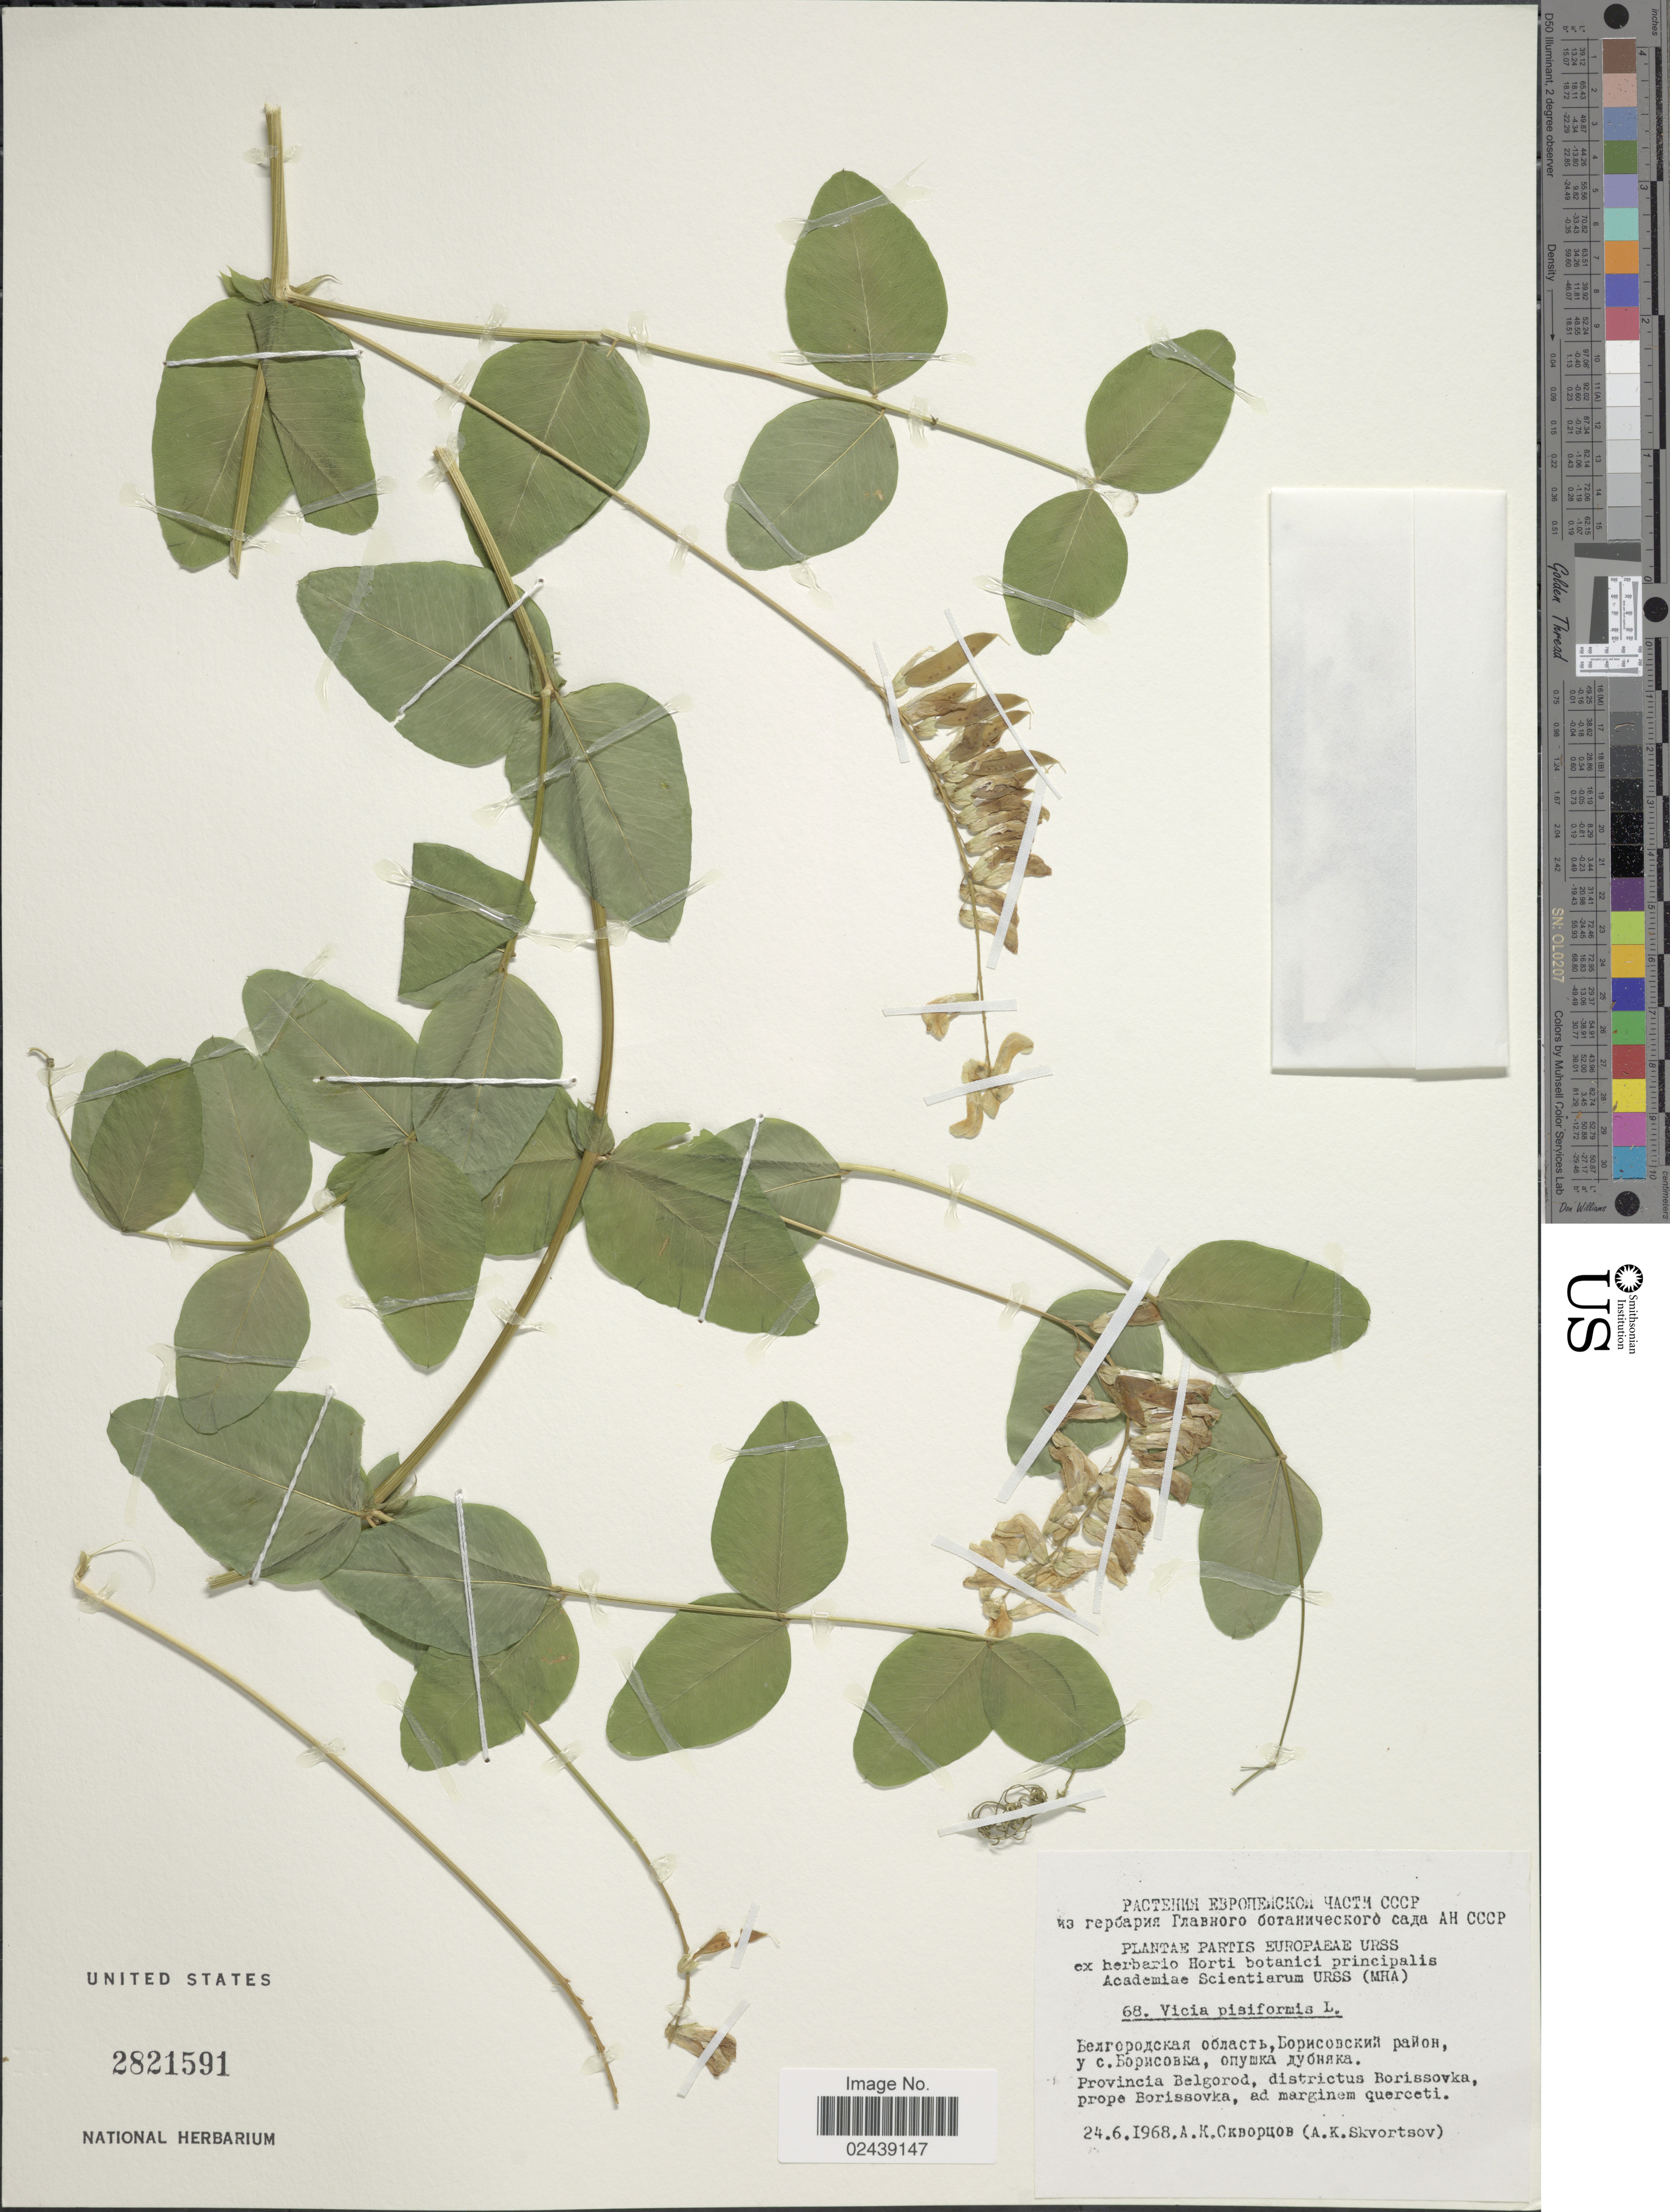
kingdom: Plantae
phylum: Tracheophyta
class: Magnoliopsida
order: Fabales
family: Fabaceae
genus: Vicia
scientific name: Vicia pisiformis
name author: L.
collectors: A. K. Skvortsov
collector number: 68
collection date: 1968-06-24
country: Russian Federation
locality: Europaeae URSS. Provincia Belgorod, districtus Borissovka, prope Borrissovka, ad marginem querceti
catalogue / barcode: US 2821591